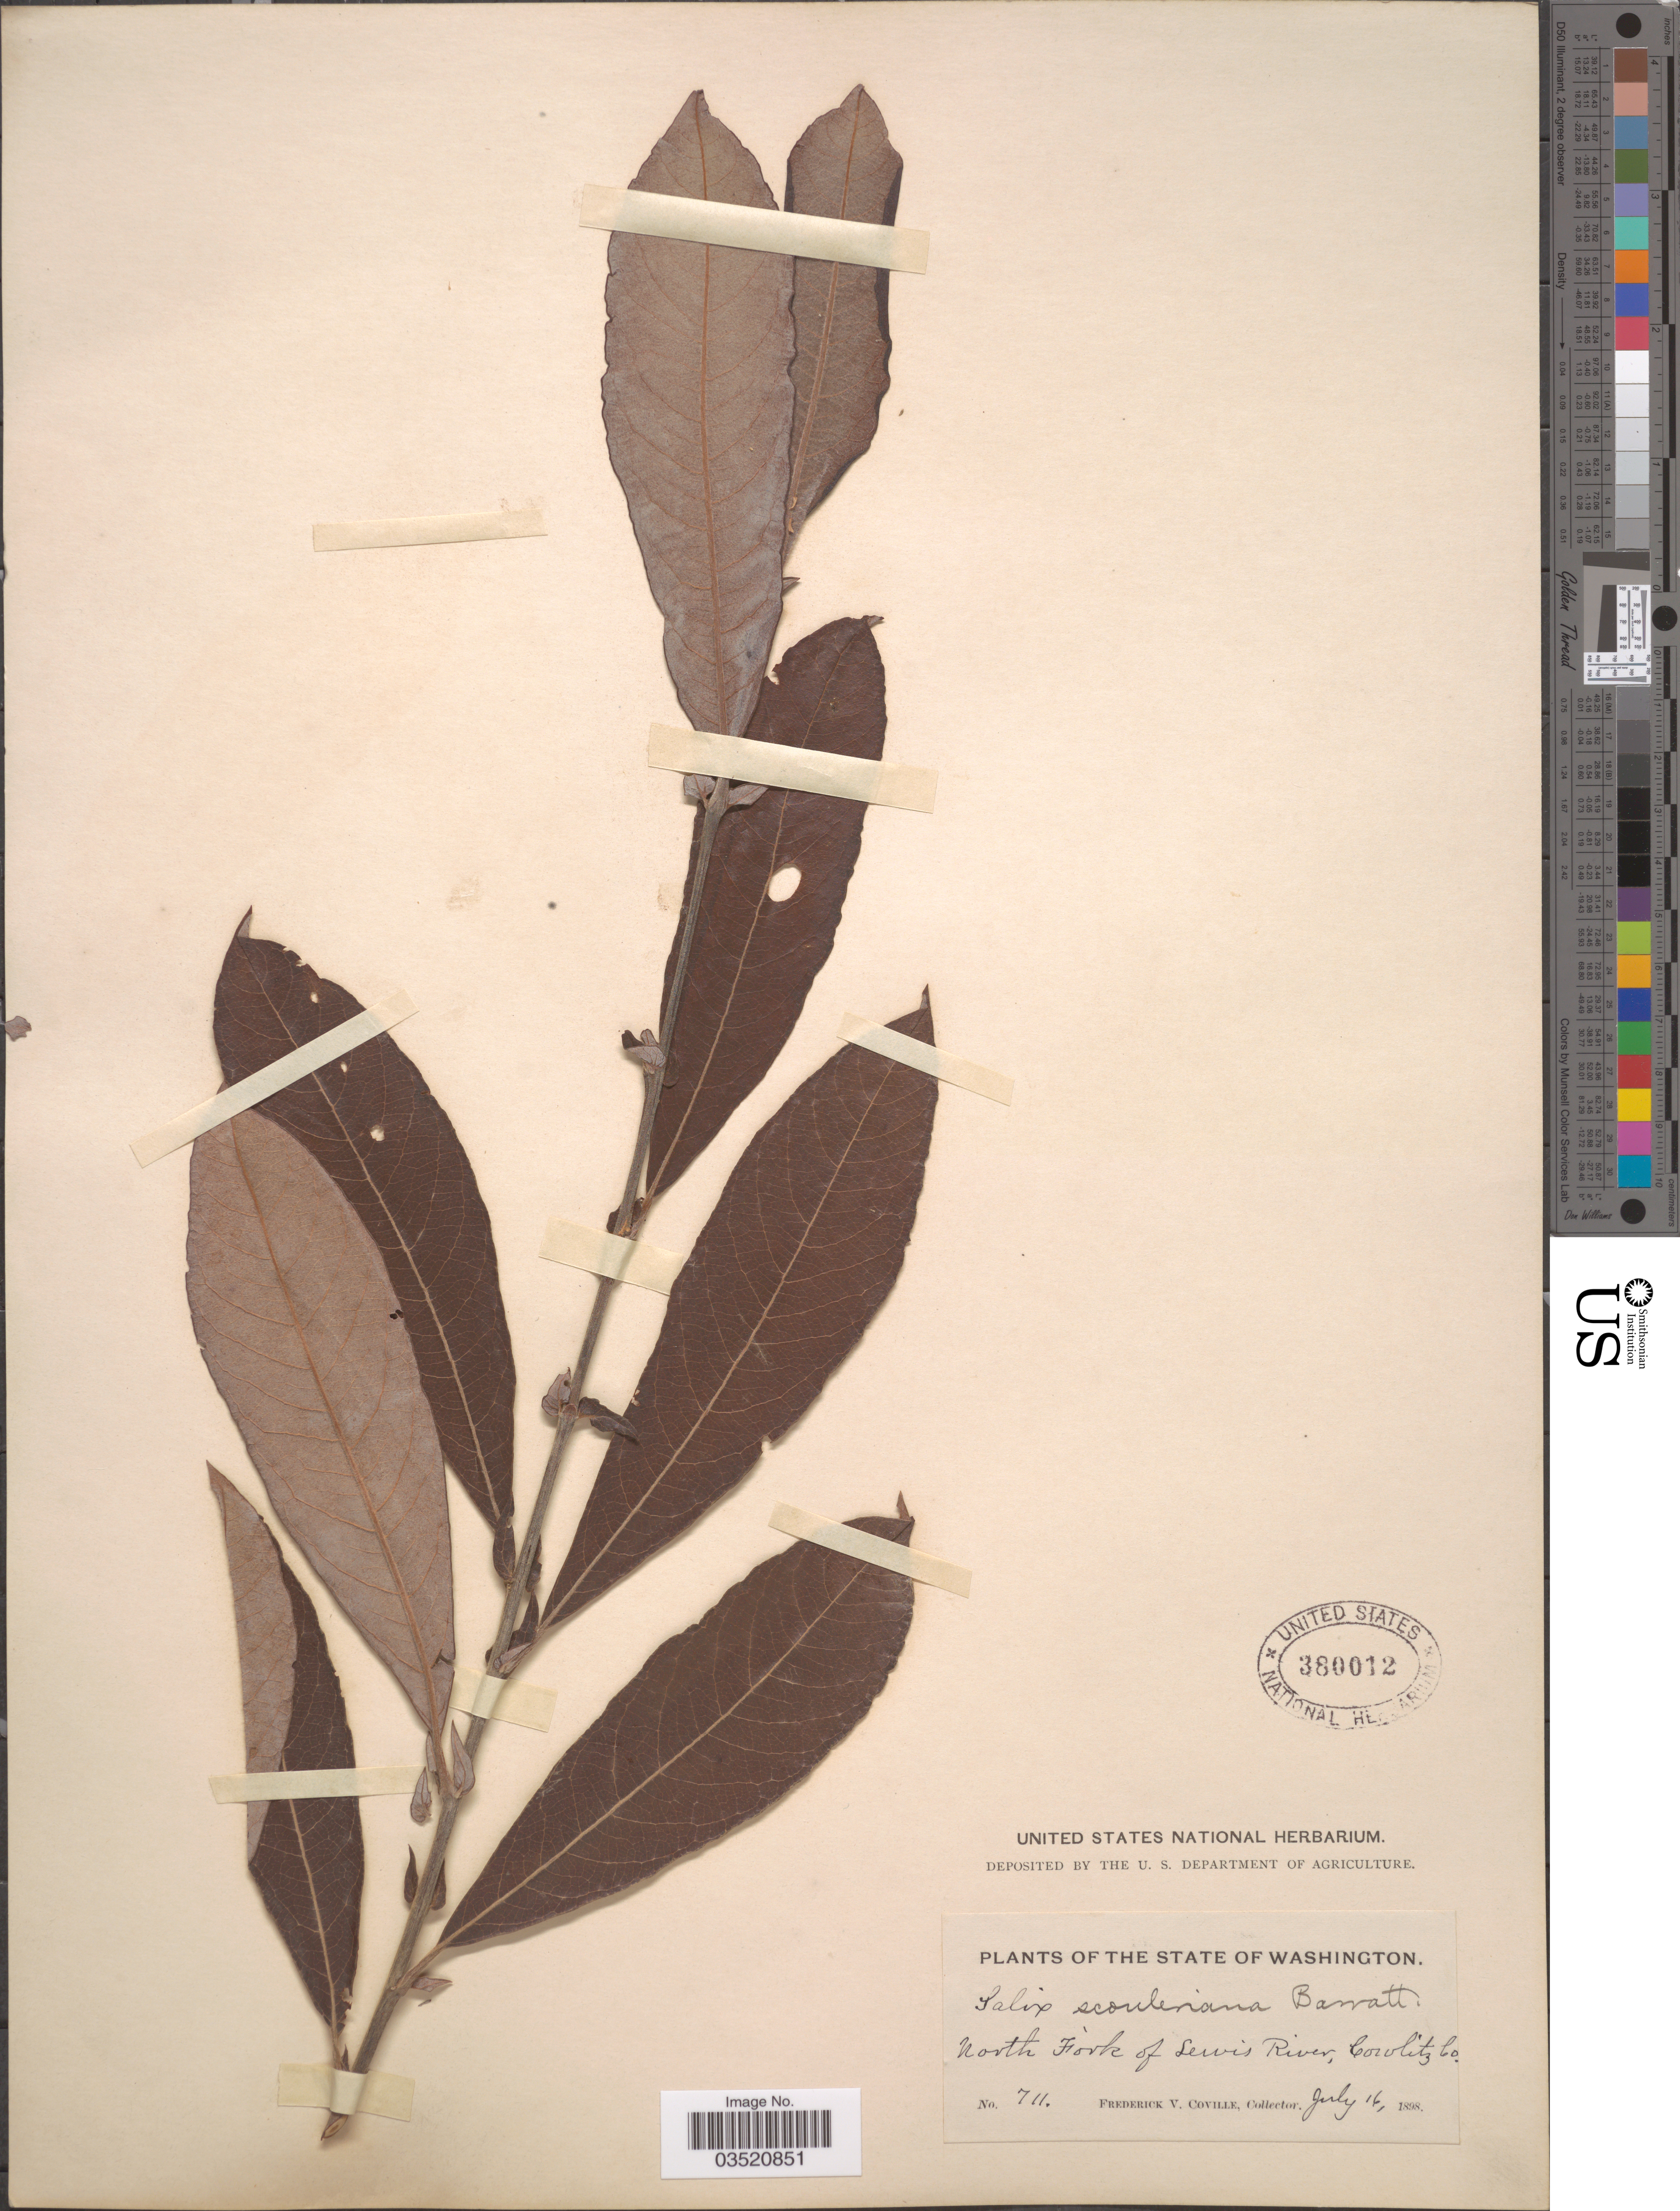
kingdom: Plantae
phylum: Tracheophyta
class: Magnoliopsida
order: Malpighiales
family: Salicaceae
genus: Salix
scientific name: Salix scouleriana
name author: Barratt ex Hook.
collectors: F. V. Coville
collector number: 711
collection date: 1898-07-16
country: United States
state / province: Washington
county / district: Cowlitz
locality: North Fork of Lewis River, Cowlitz Co.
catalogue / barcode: US 380012